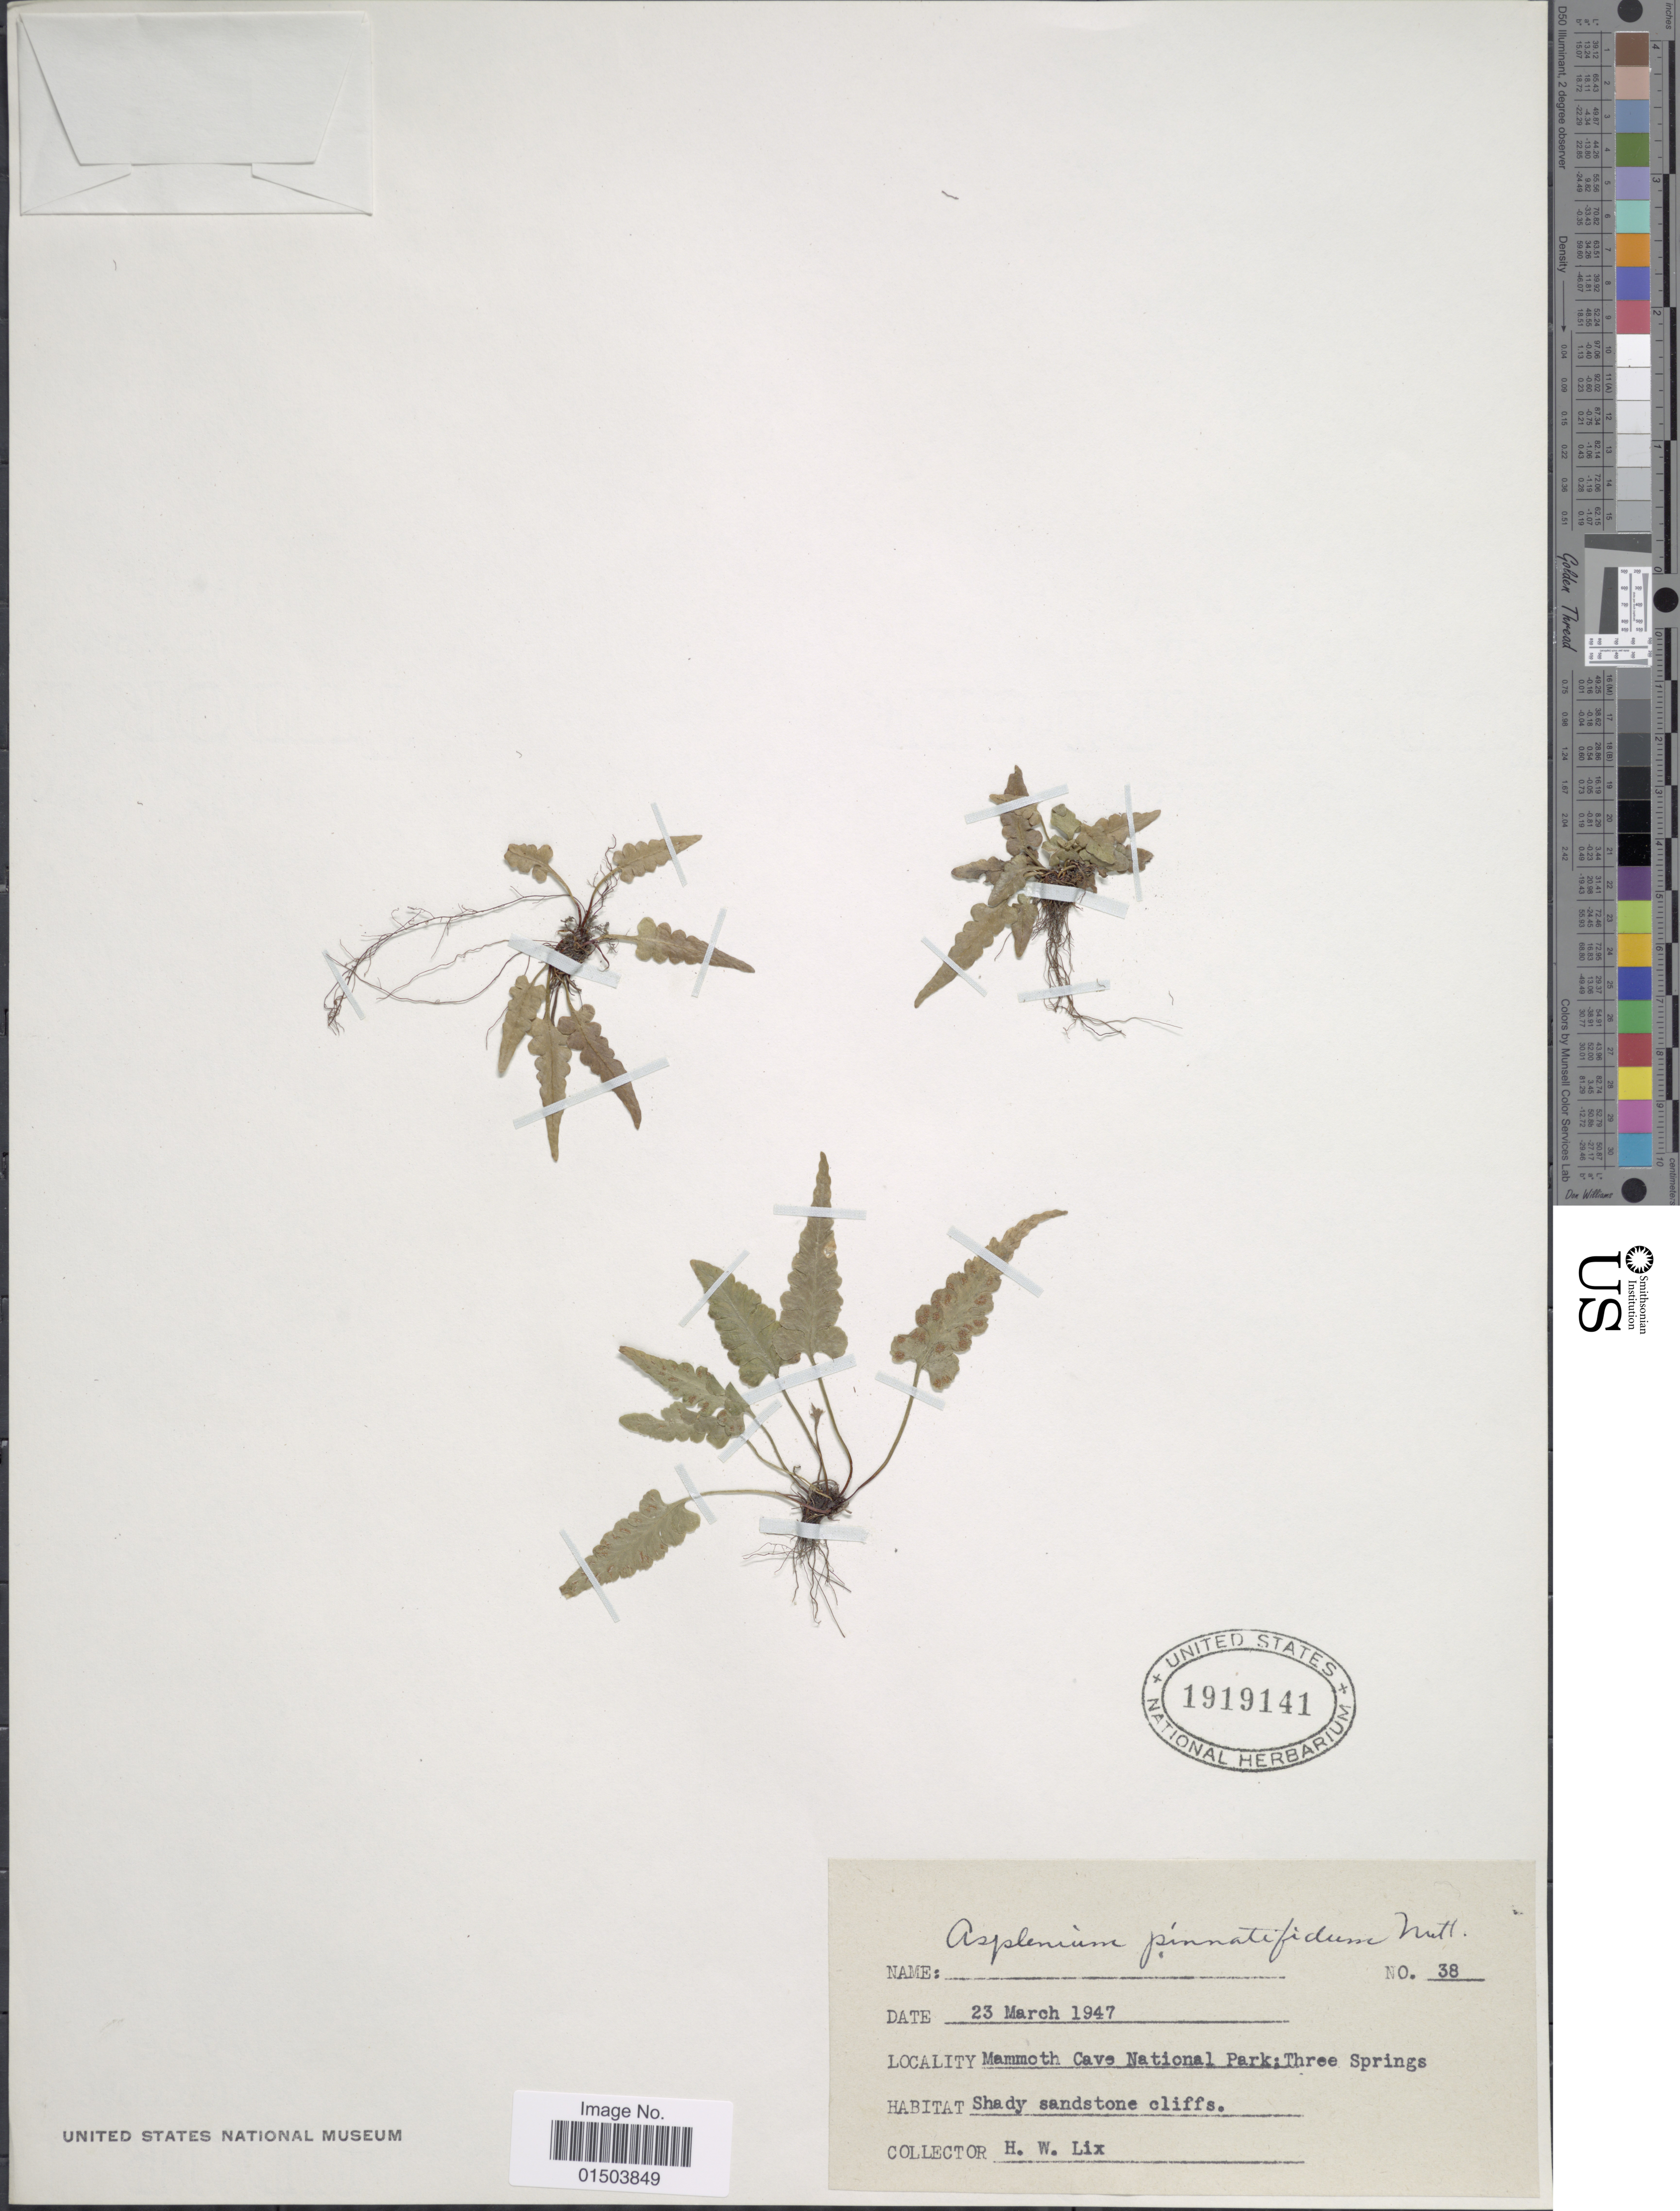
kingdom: Plantae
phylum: Tracheophyta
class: Polypodiopsida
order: Polypodiales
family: Aspleniaceae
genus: Asplenium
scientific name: Asplenium pinnatifidum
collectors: H. W. Lix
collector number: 38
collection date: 1947-03-23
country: United States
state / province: Kentucky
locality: Mammoth Cave National Park: Three Springs.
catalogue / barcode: US 1919141